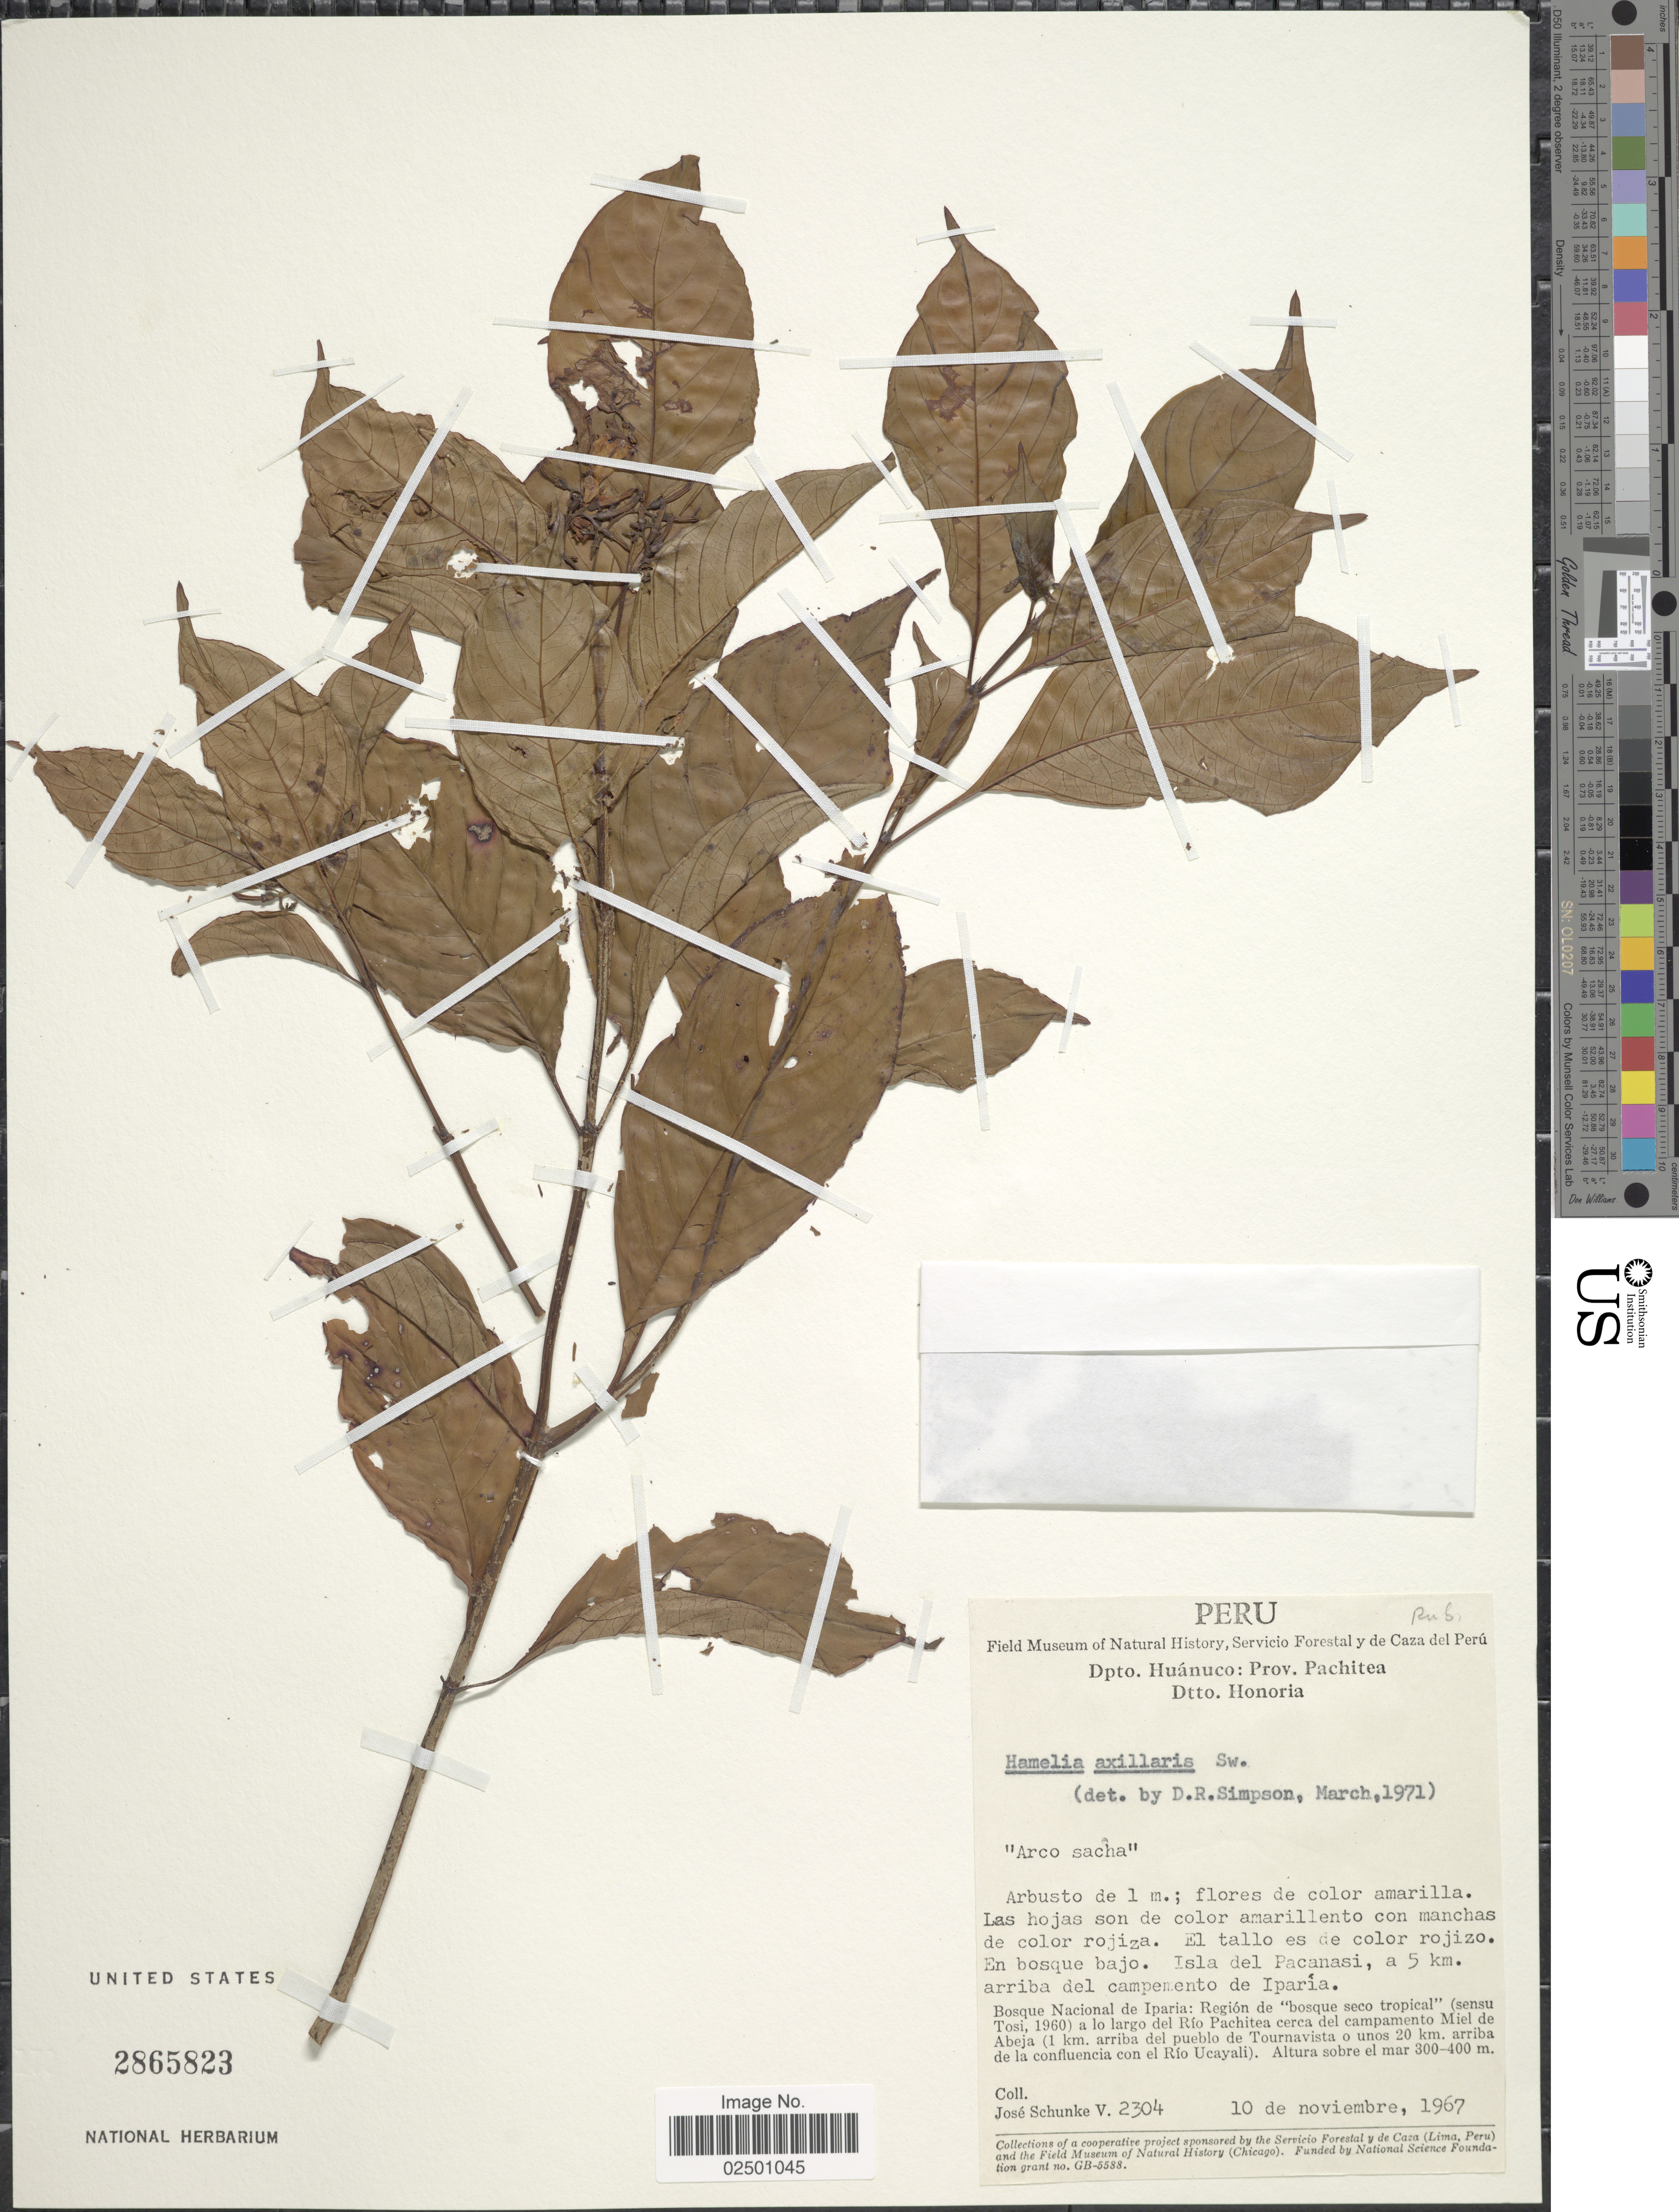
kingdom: Plantae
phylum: Tracheophyta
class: Magnoliopsida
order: Gentianales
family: Rubiaceae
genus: Hamelia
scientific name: Hamelia axillaris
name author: Sw.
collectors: J. Schunke Vigo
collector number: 2304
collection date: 1967-11-10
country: Peru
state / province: Huánuco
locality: Dpto. Huanuco: Prov. Pachitea. Dtto. Honoria. Isla del Pacanasi, a 5 km. arriba del campemento de Iparia. Bosque Nacional de Iparia: Region de "bosque seco tropical" (sensu Tosi, 1960) a lo largo del Rio Pachitea cerca del campamento Miel de Abeja (1 km. arriba del pueblo de Tournavista o unos 20 km. arriba de la confluencia con el Rio Ucayali)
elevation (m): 300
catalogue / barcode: US 2865823